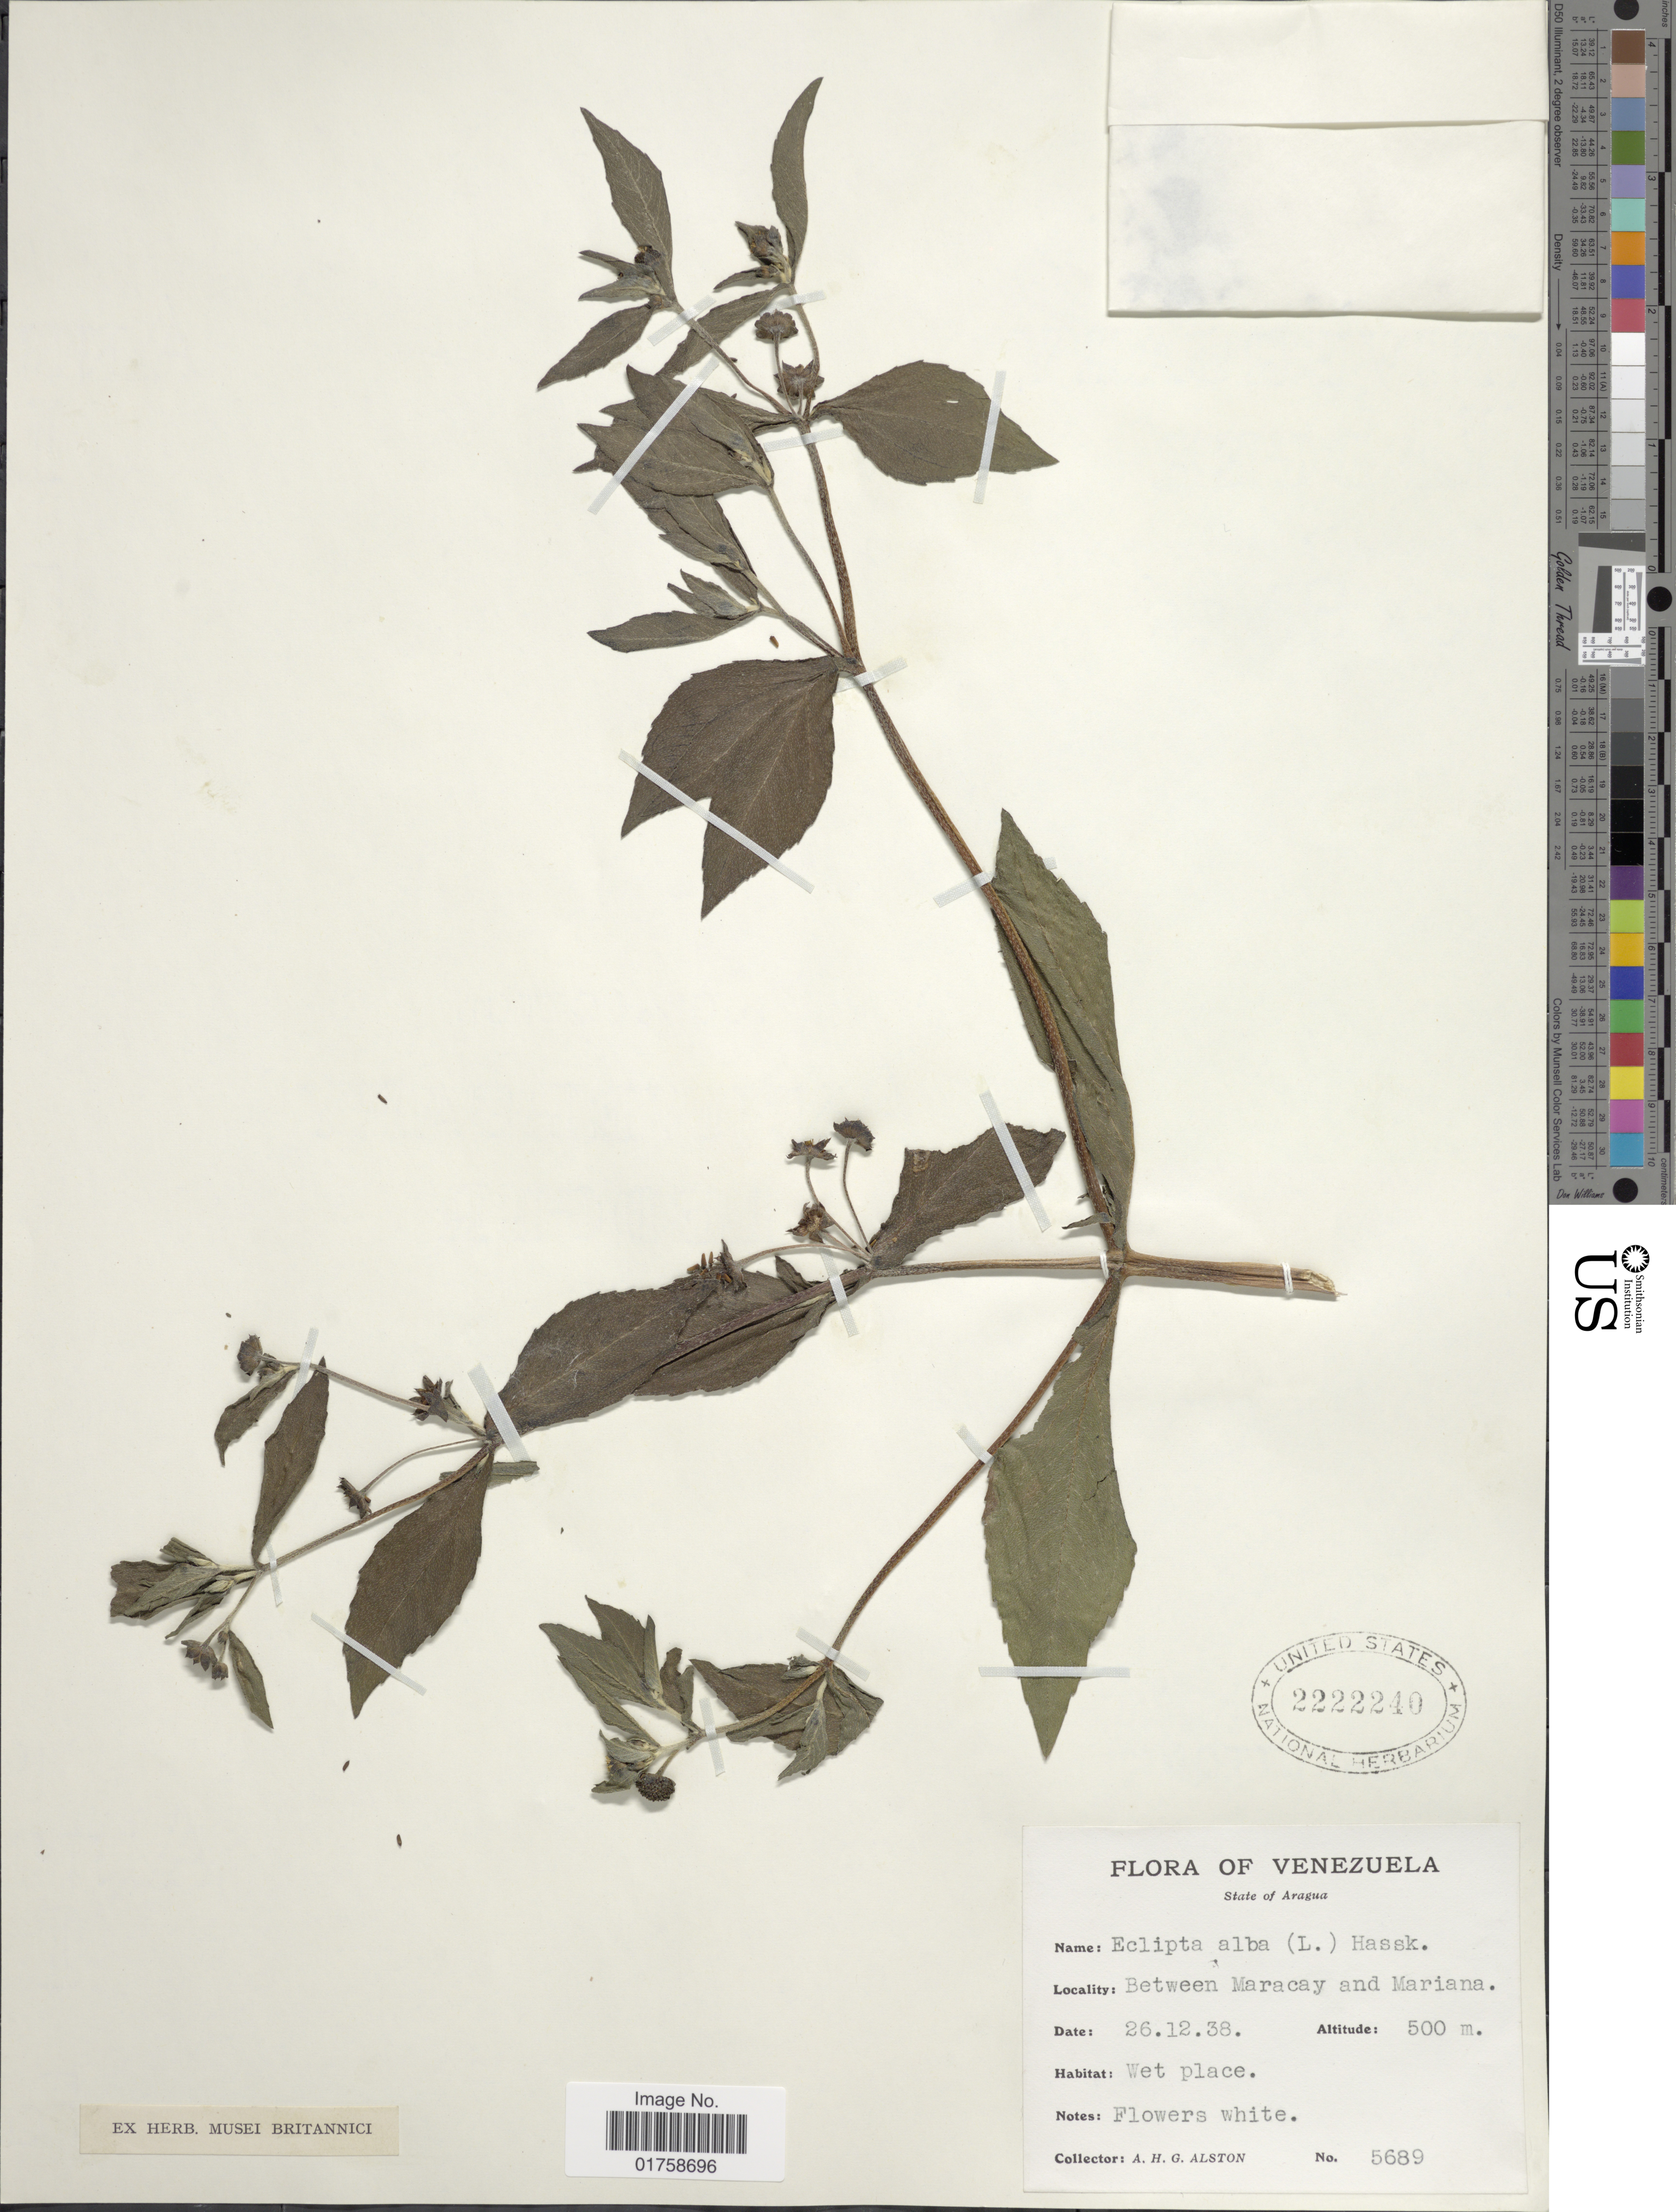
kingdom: Plantae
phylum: Tracheophyta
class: Magnoliopsida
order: Asterales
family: Asteraceae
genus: Eclipta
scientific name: Eclipta alba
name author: (L.) Hassk.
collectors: A. H. Alston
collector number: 5689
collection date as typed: Transcribed d/m/y: 26/12/38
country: Venezuela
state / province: Aragua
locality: Venezuela. State of Aragua. Between Maracay and Mariana.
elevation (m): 500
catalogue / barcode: US 2222240